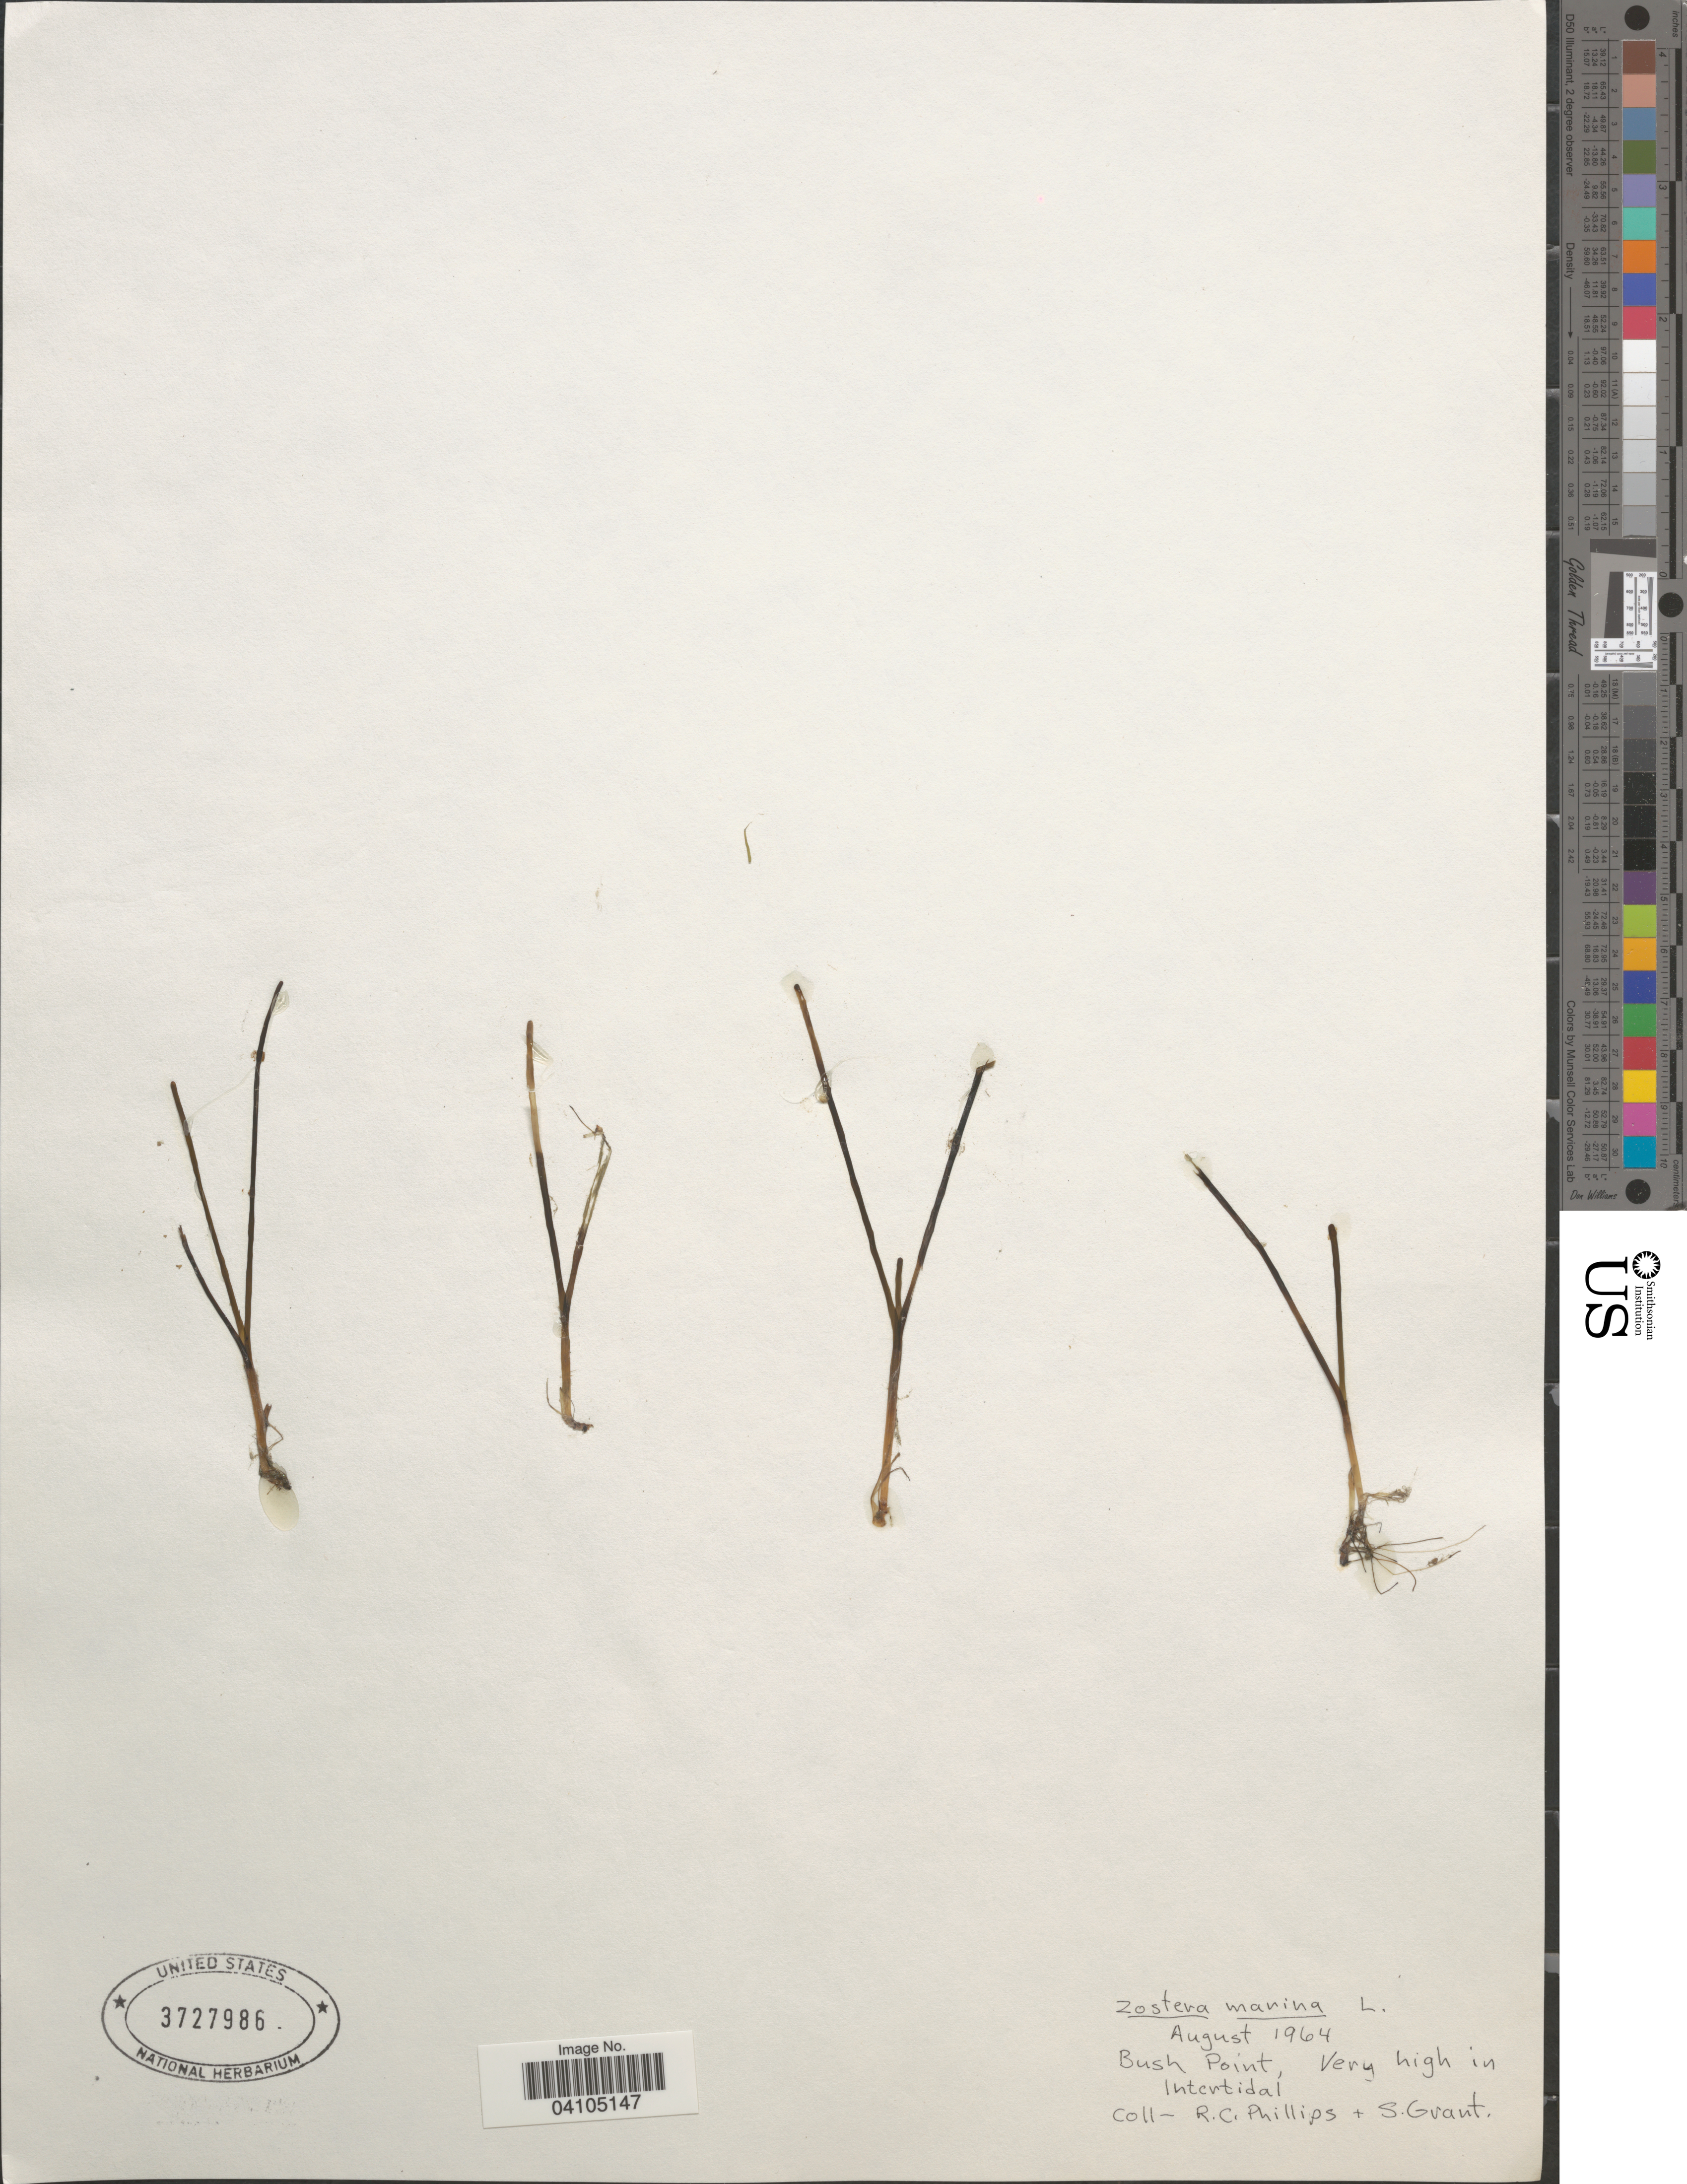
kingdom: Plantae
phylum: Tracheophyta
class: Liliopsida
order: Alismatales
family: Zosteraceae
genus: Zostera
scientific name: Zostera marina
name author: L.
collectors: R. C. Phillips & S. Grant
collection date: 1964-08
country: United States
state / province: Washington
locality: Bush Point.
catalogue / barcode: US 3727986